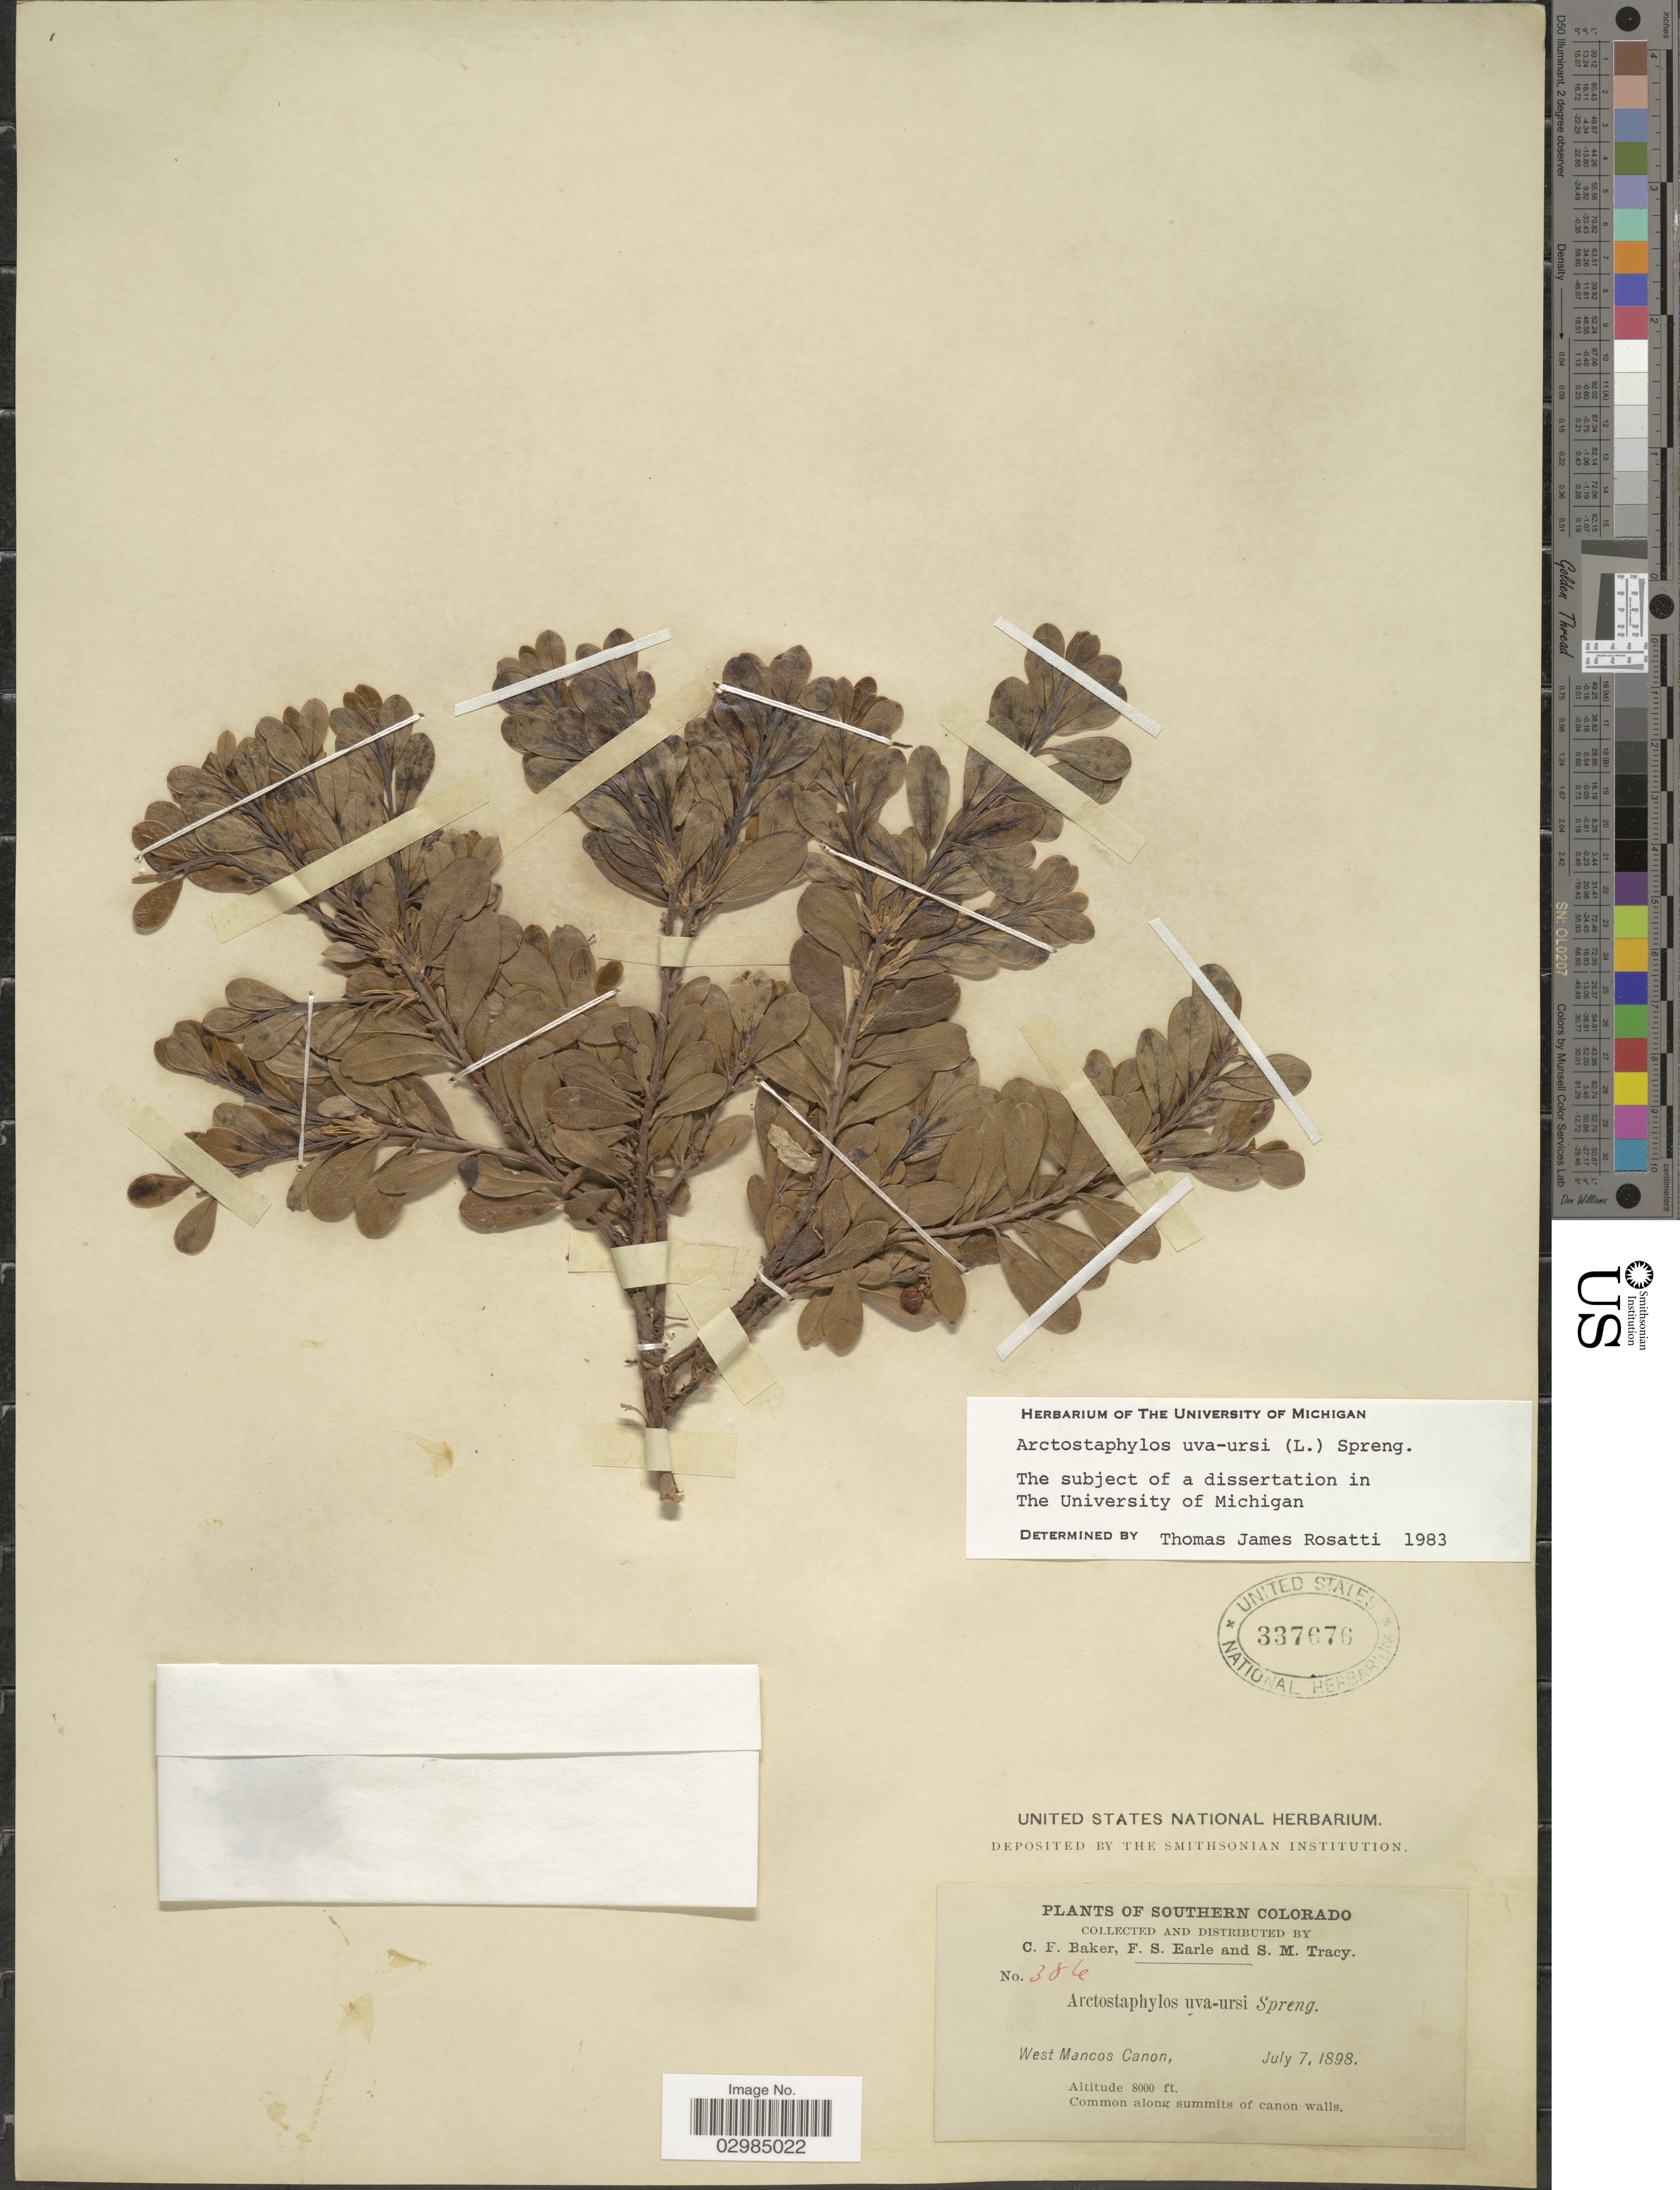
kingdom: Plantae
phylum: Tracheophyta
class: Magnoliopsida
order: Ericales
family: Ericaceae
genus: Arctostaphylos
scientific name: Arctostaphylos uva-ursi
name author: (L.) Spreng.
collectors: C. F. Baker, F. S. Earle & S. M. Tracy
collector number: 386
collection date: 1898-07-07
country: United States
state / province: Colorado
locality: Southern Colorado. West Mancos Canon.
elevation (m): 2438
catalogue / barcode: US 337676